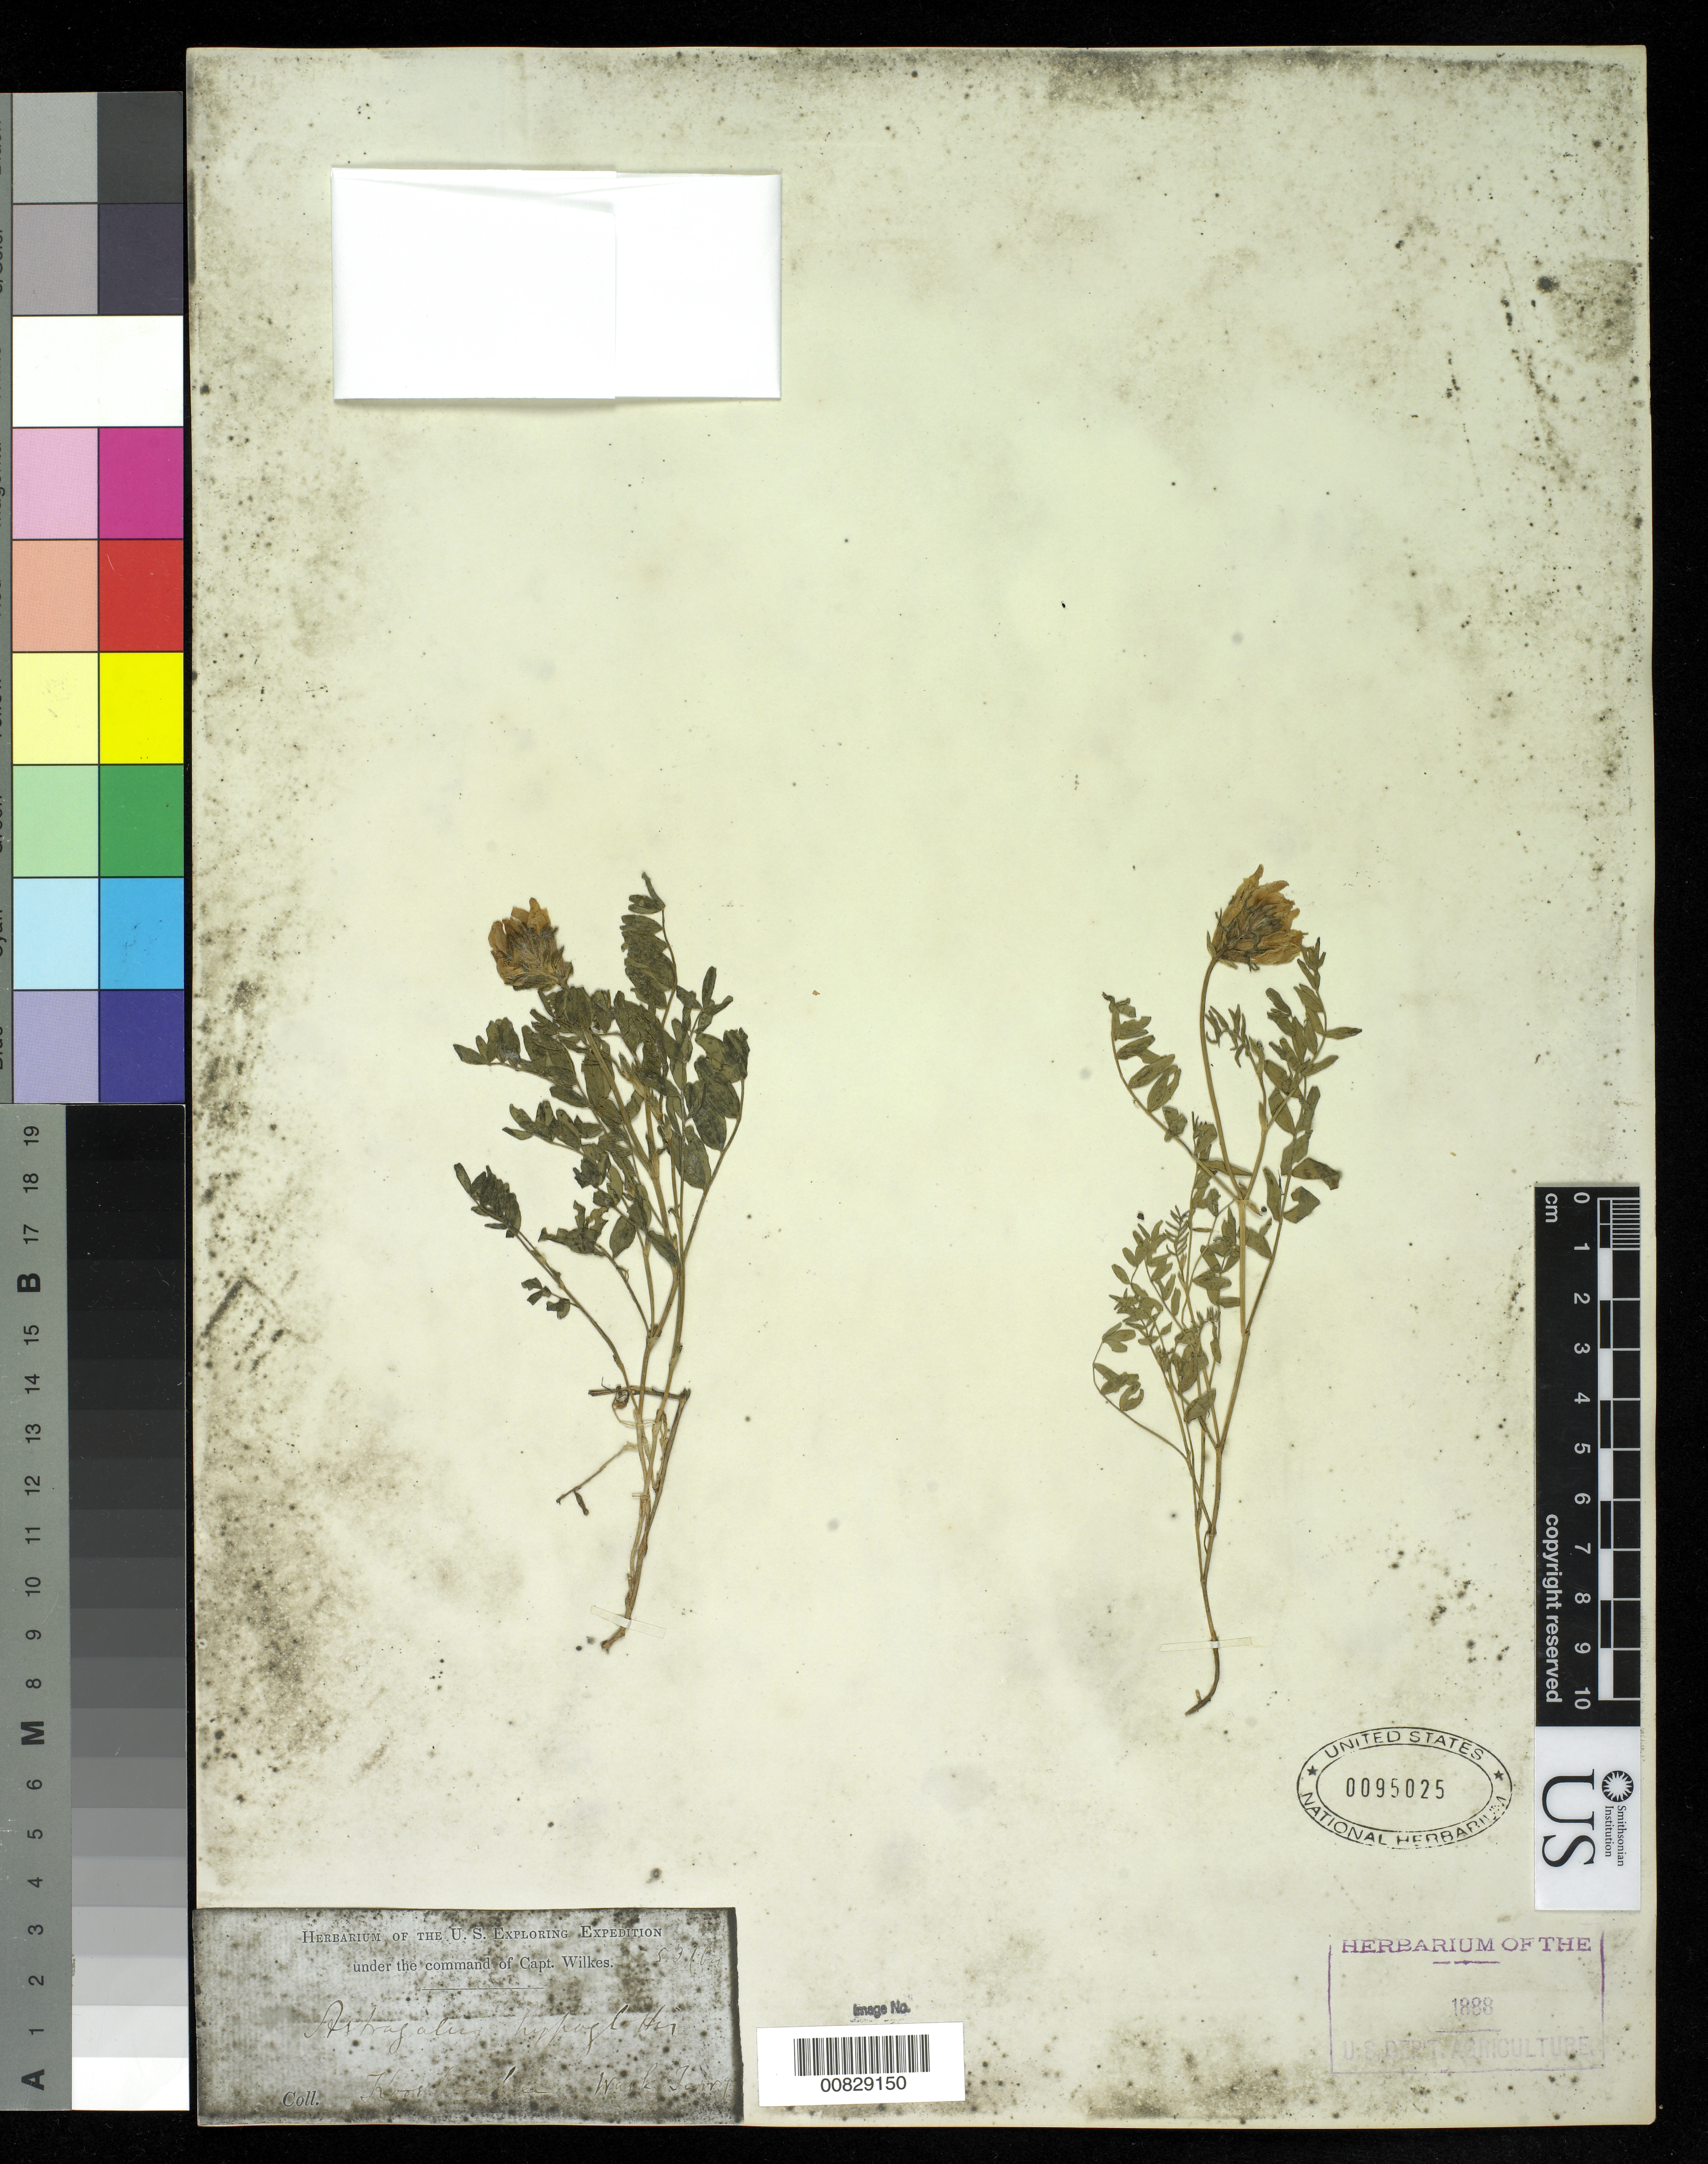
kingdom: Plantae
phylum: Tracheophyta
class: Magnoliopsida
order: Fabales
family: Fabaceae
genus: Astragalus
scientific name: Astragalus dasyglottis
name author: DC.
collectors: Wilkes Explor. Exped.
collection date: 1838/1842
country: United States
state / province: Washington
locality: Kooskooskee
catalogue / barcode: US 95025